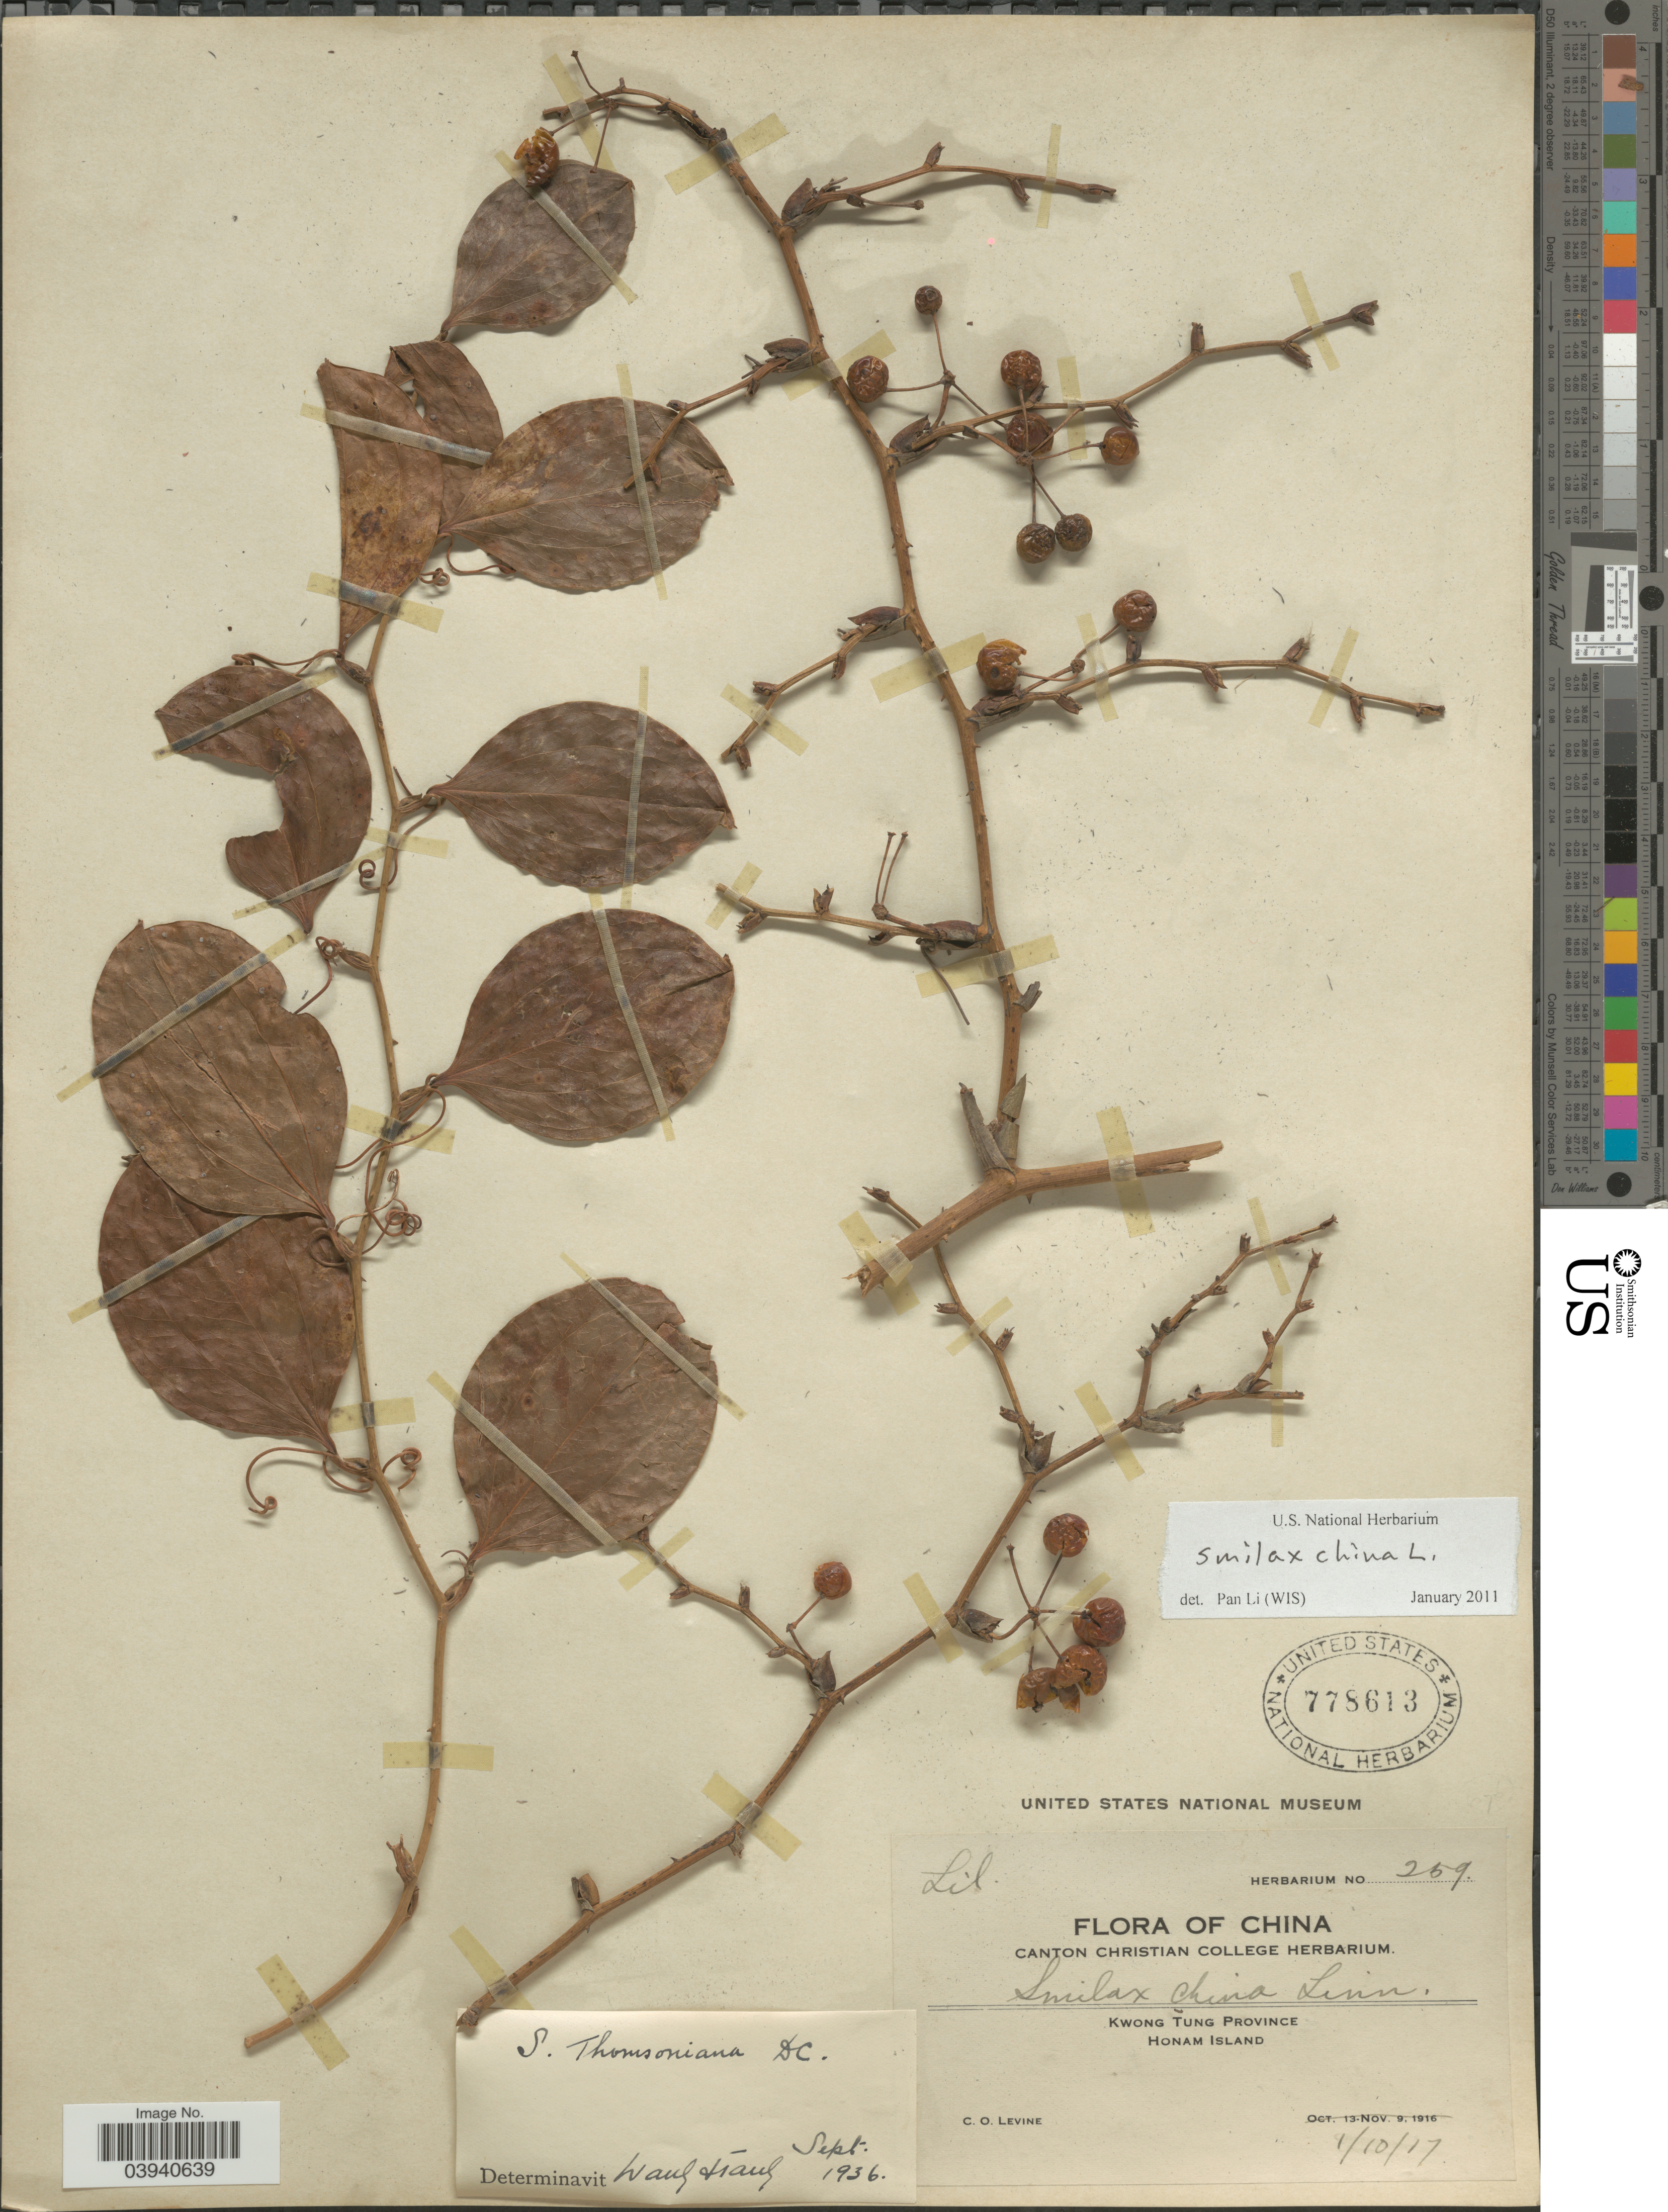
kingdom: Plantae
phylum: Tracheophyta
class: Liliopsida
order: Liliales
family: Smilacaceae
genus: Smilax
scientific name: Smilax china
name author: L.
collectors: C. O. Levine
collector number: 259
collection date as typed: Transcribed d/m/y: 1/10/17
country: China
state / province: Guangdong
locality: Kwong Tung Province. Honam Island.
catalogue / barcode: US 778613